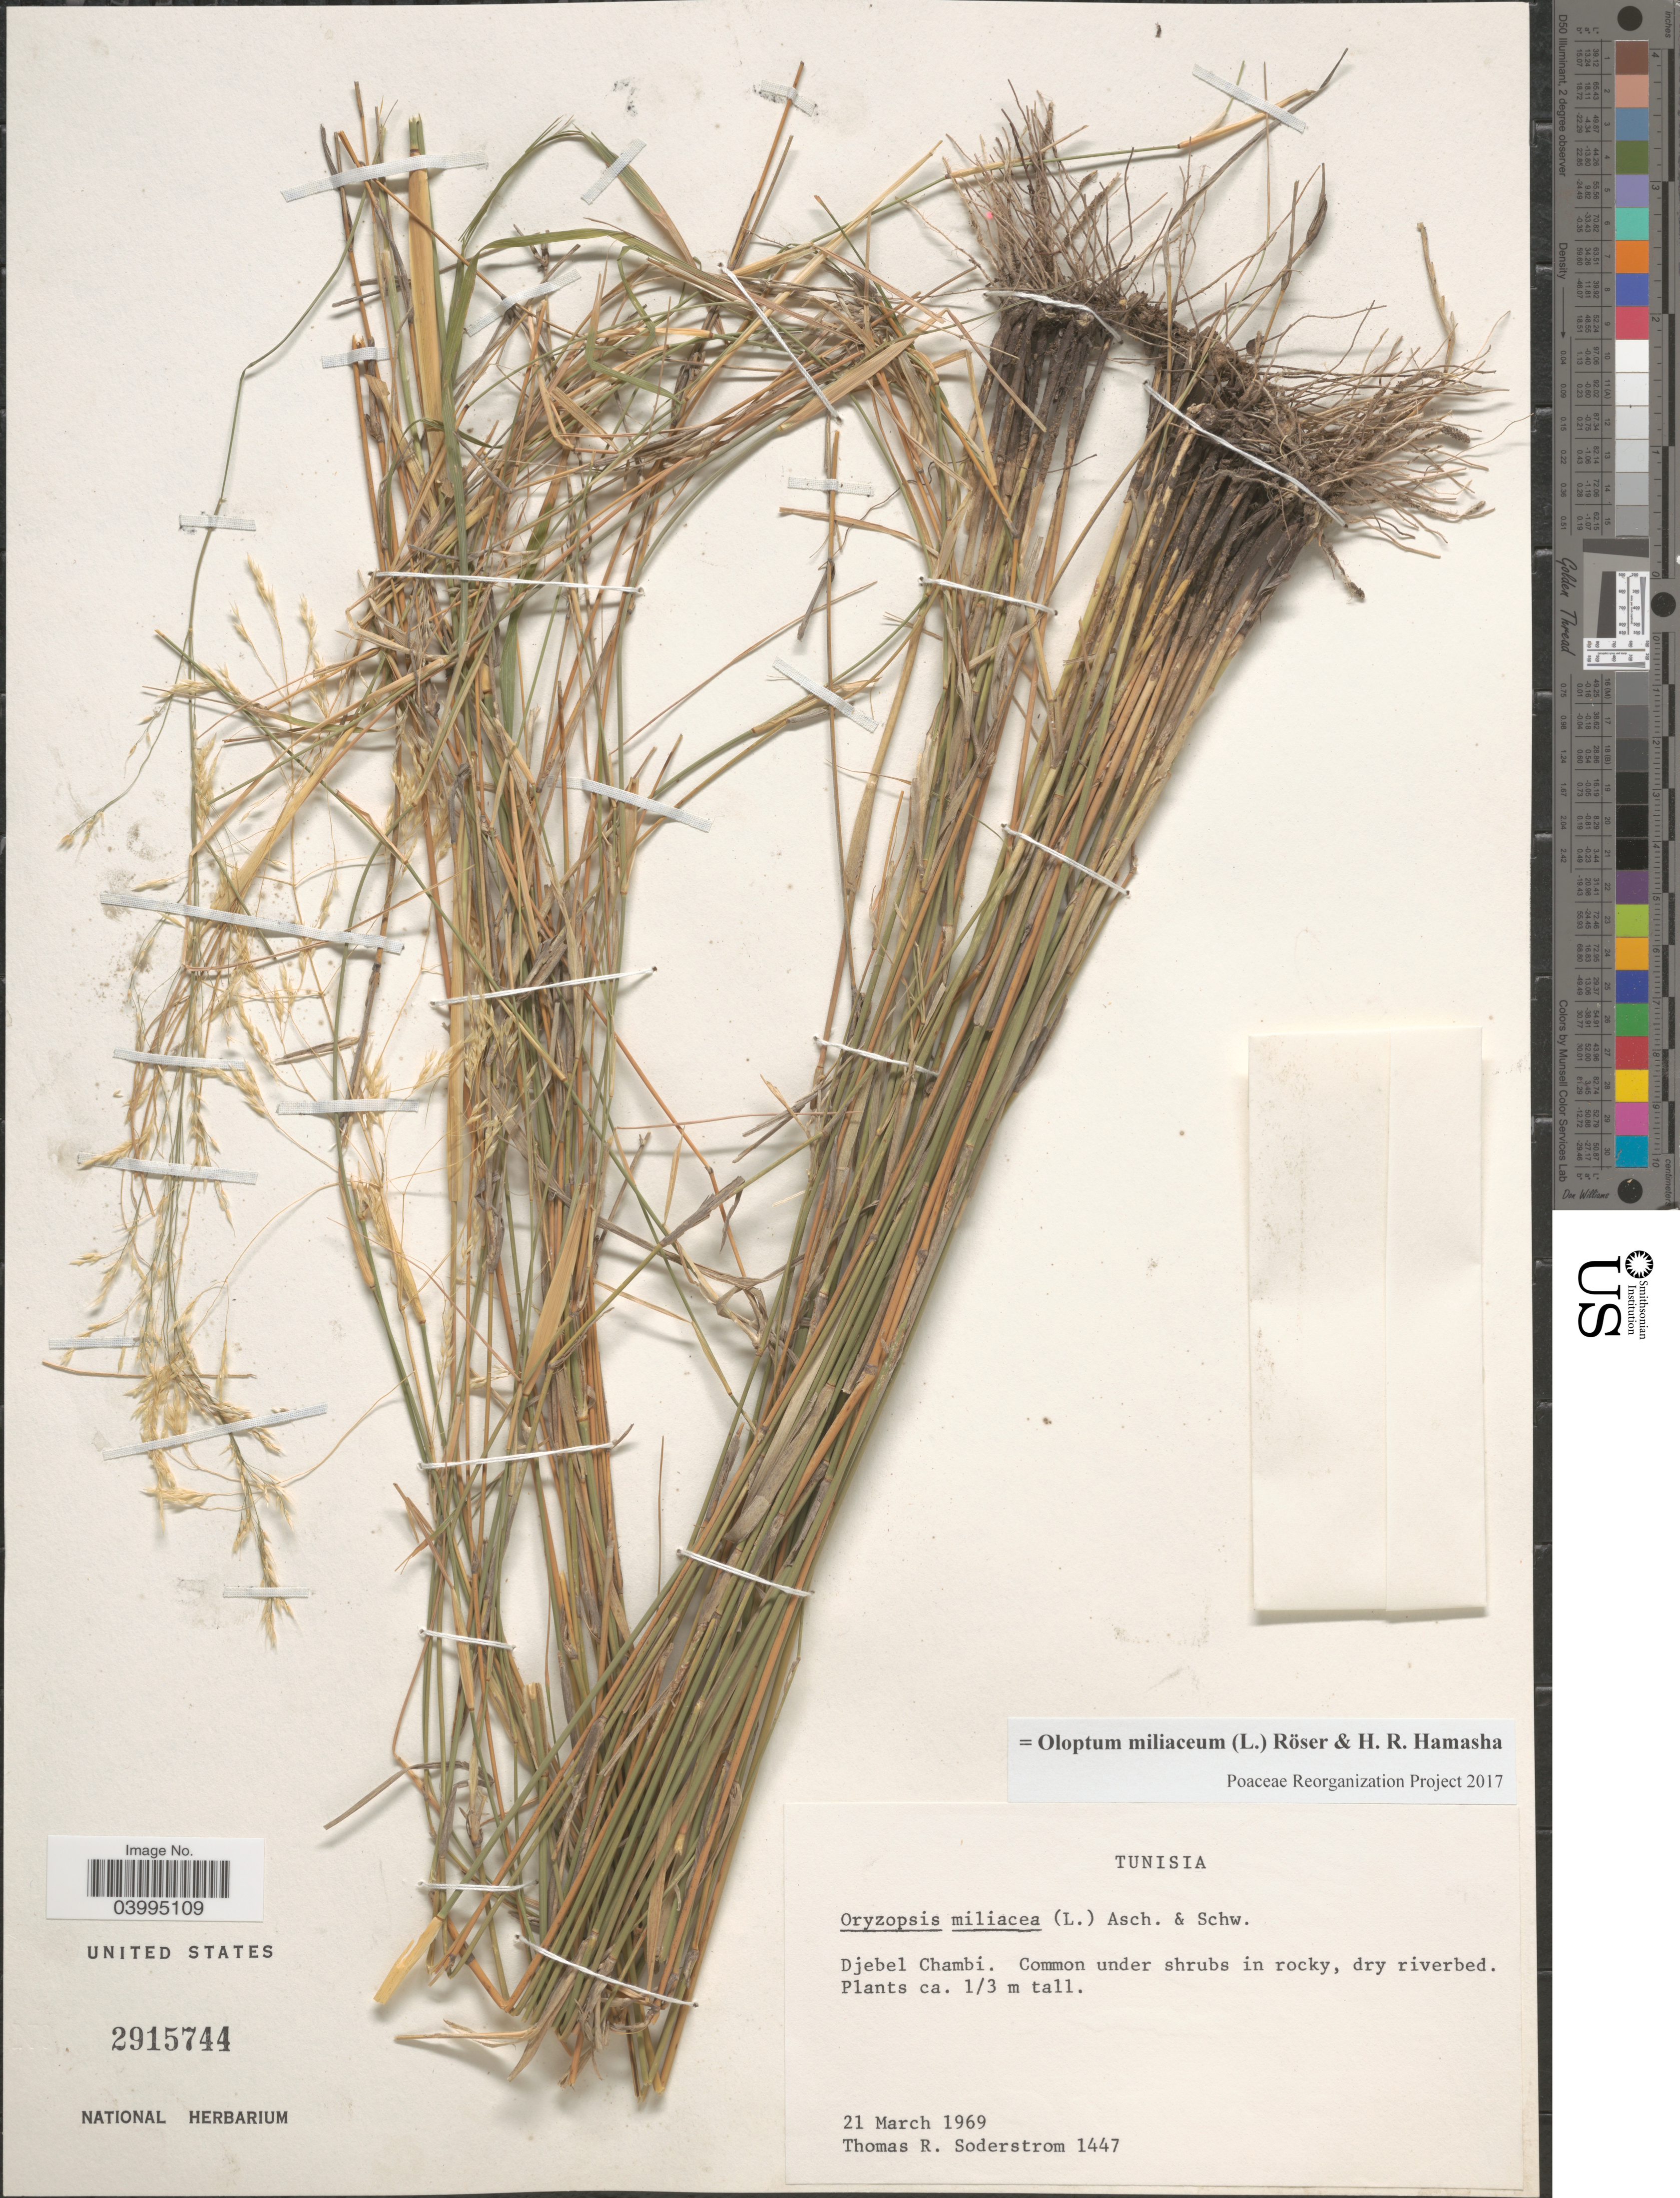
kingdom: Plantae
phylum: Tracheophyta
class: Liliopsida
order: Poales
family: Poaceae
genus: Oloptum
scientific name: Oloptum miliaceum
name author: Röser & H. R. Hamasha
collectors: T. R. Soderstrom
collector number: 1447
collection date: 1969-03-21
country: Tunisia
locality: Djebel Chambi. under shrubs in rocky, dry riverbed.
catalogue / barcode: US 2915744